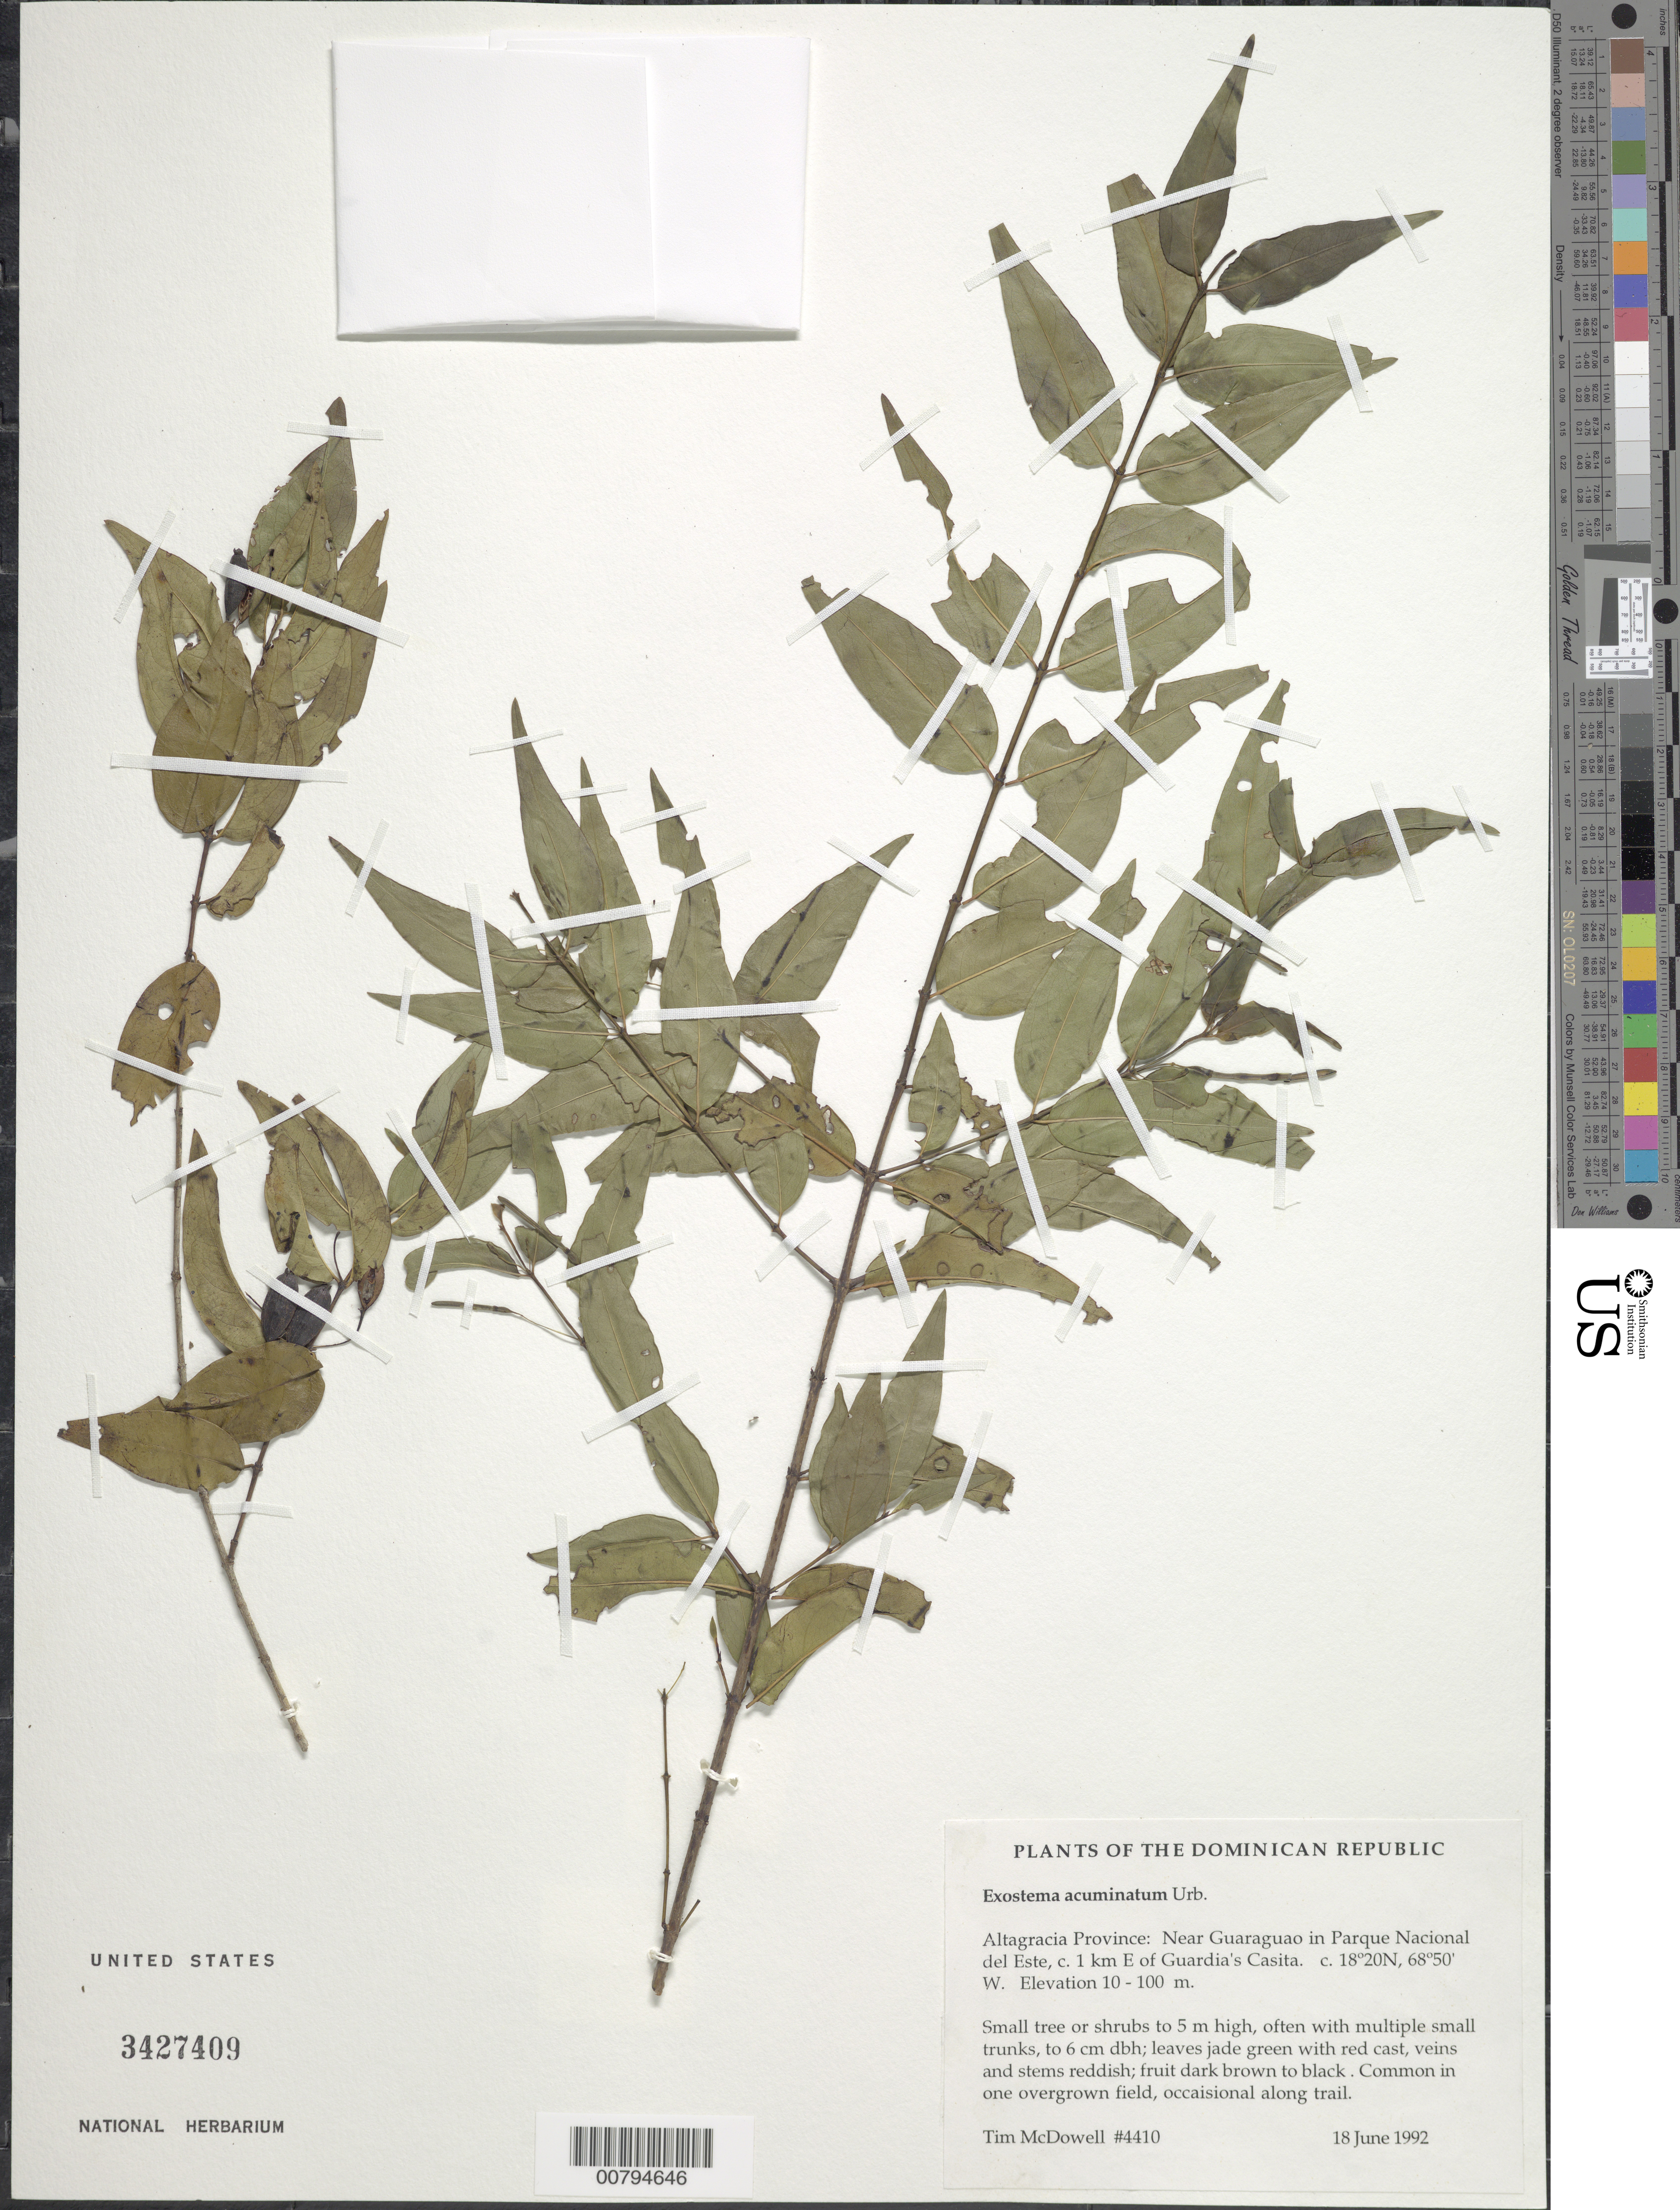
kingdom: Plantae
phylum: Tracheophyta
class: Magnoliopsida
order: Gentianales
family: Rubiaceae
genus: Exostema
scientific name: Exostema acuminatum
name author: Urb.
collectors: T. McDowell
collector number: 4410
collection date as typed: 18 Jun 1992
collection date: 1992-06-18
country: Dominican Republic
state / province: La Altagracía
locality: Near Guaraguao in Parque Nacional del Este, c. 1 km E of Guardia's Casita.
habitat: Overgrown field, and along trail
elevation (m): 10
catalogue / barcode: US 3427409